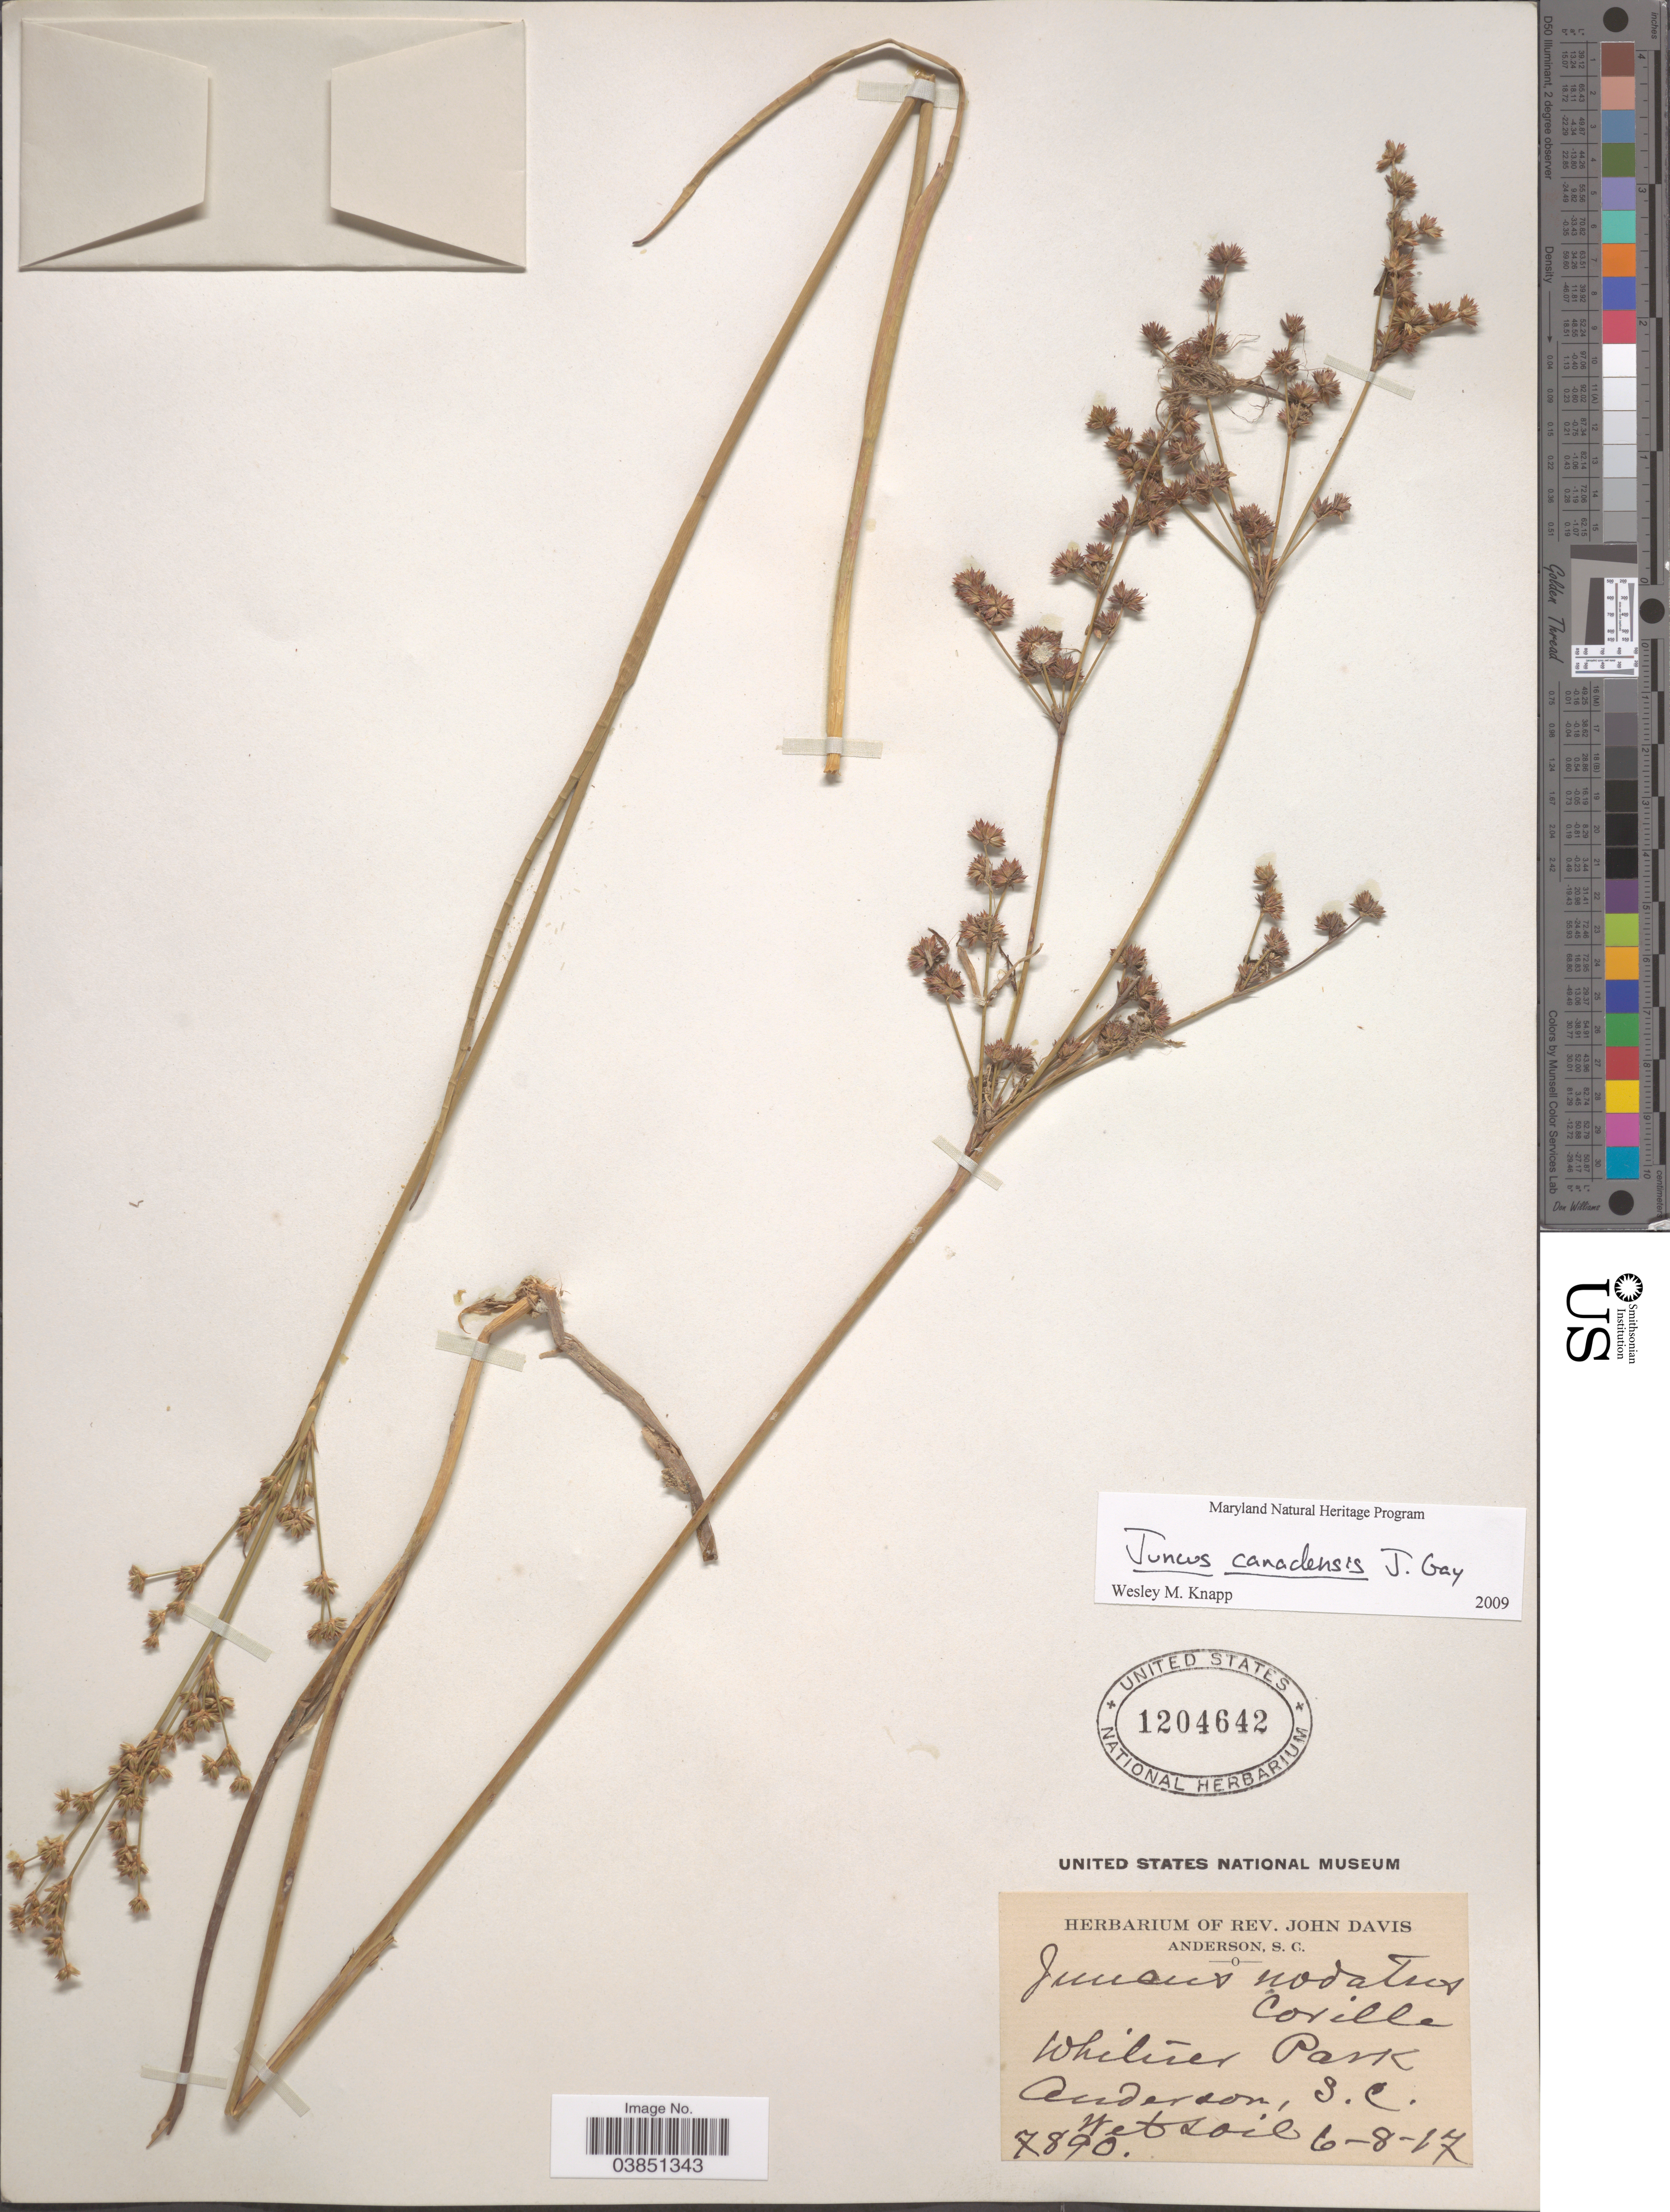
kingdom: Plantae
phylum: Tracheophyta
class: Liliopsida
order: Poales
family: Juncaceae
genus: Juncus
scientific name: Juncus canadensis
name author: J. Gay ex Laharpe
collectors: ex herb. Rev. John Davis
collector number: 7890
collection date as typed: Transcribed d/m/y: 8/6/17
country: United States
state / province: South Carolina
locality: Whitner Park, Anderson.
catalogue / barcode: US 1204642